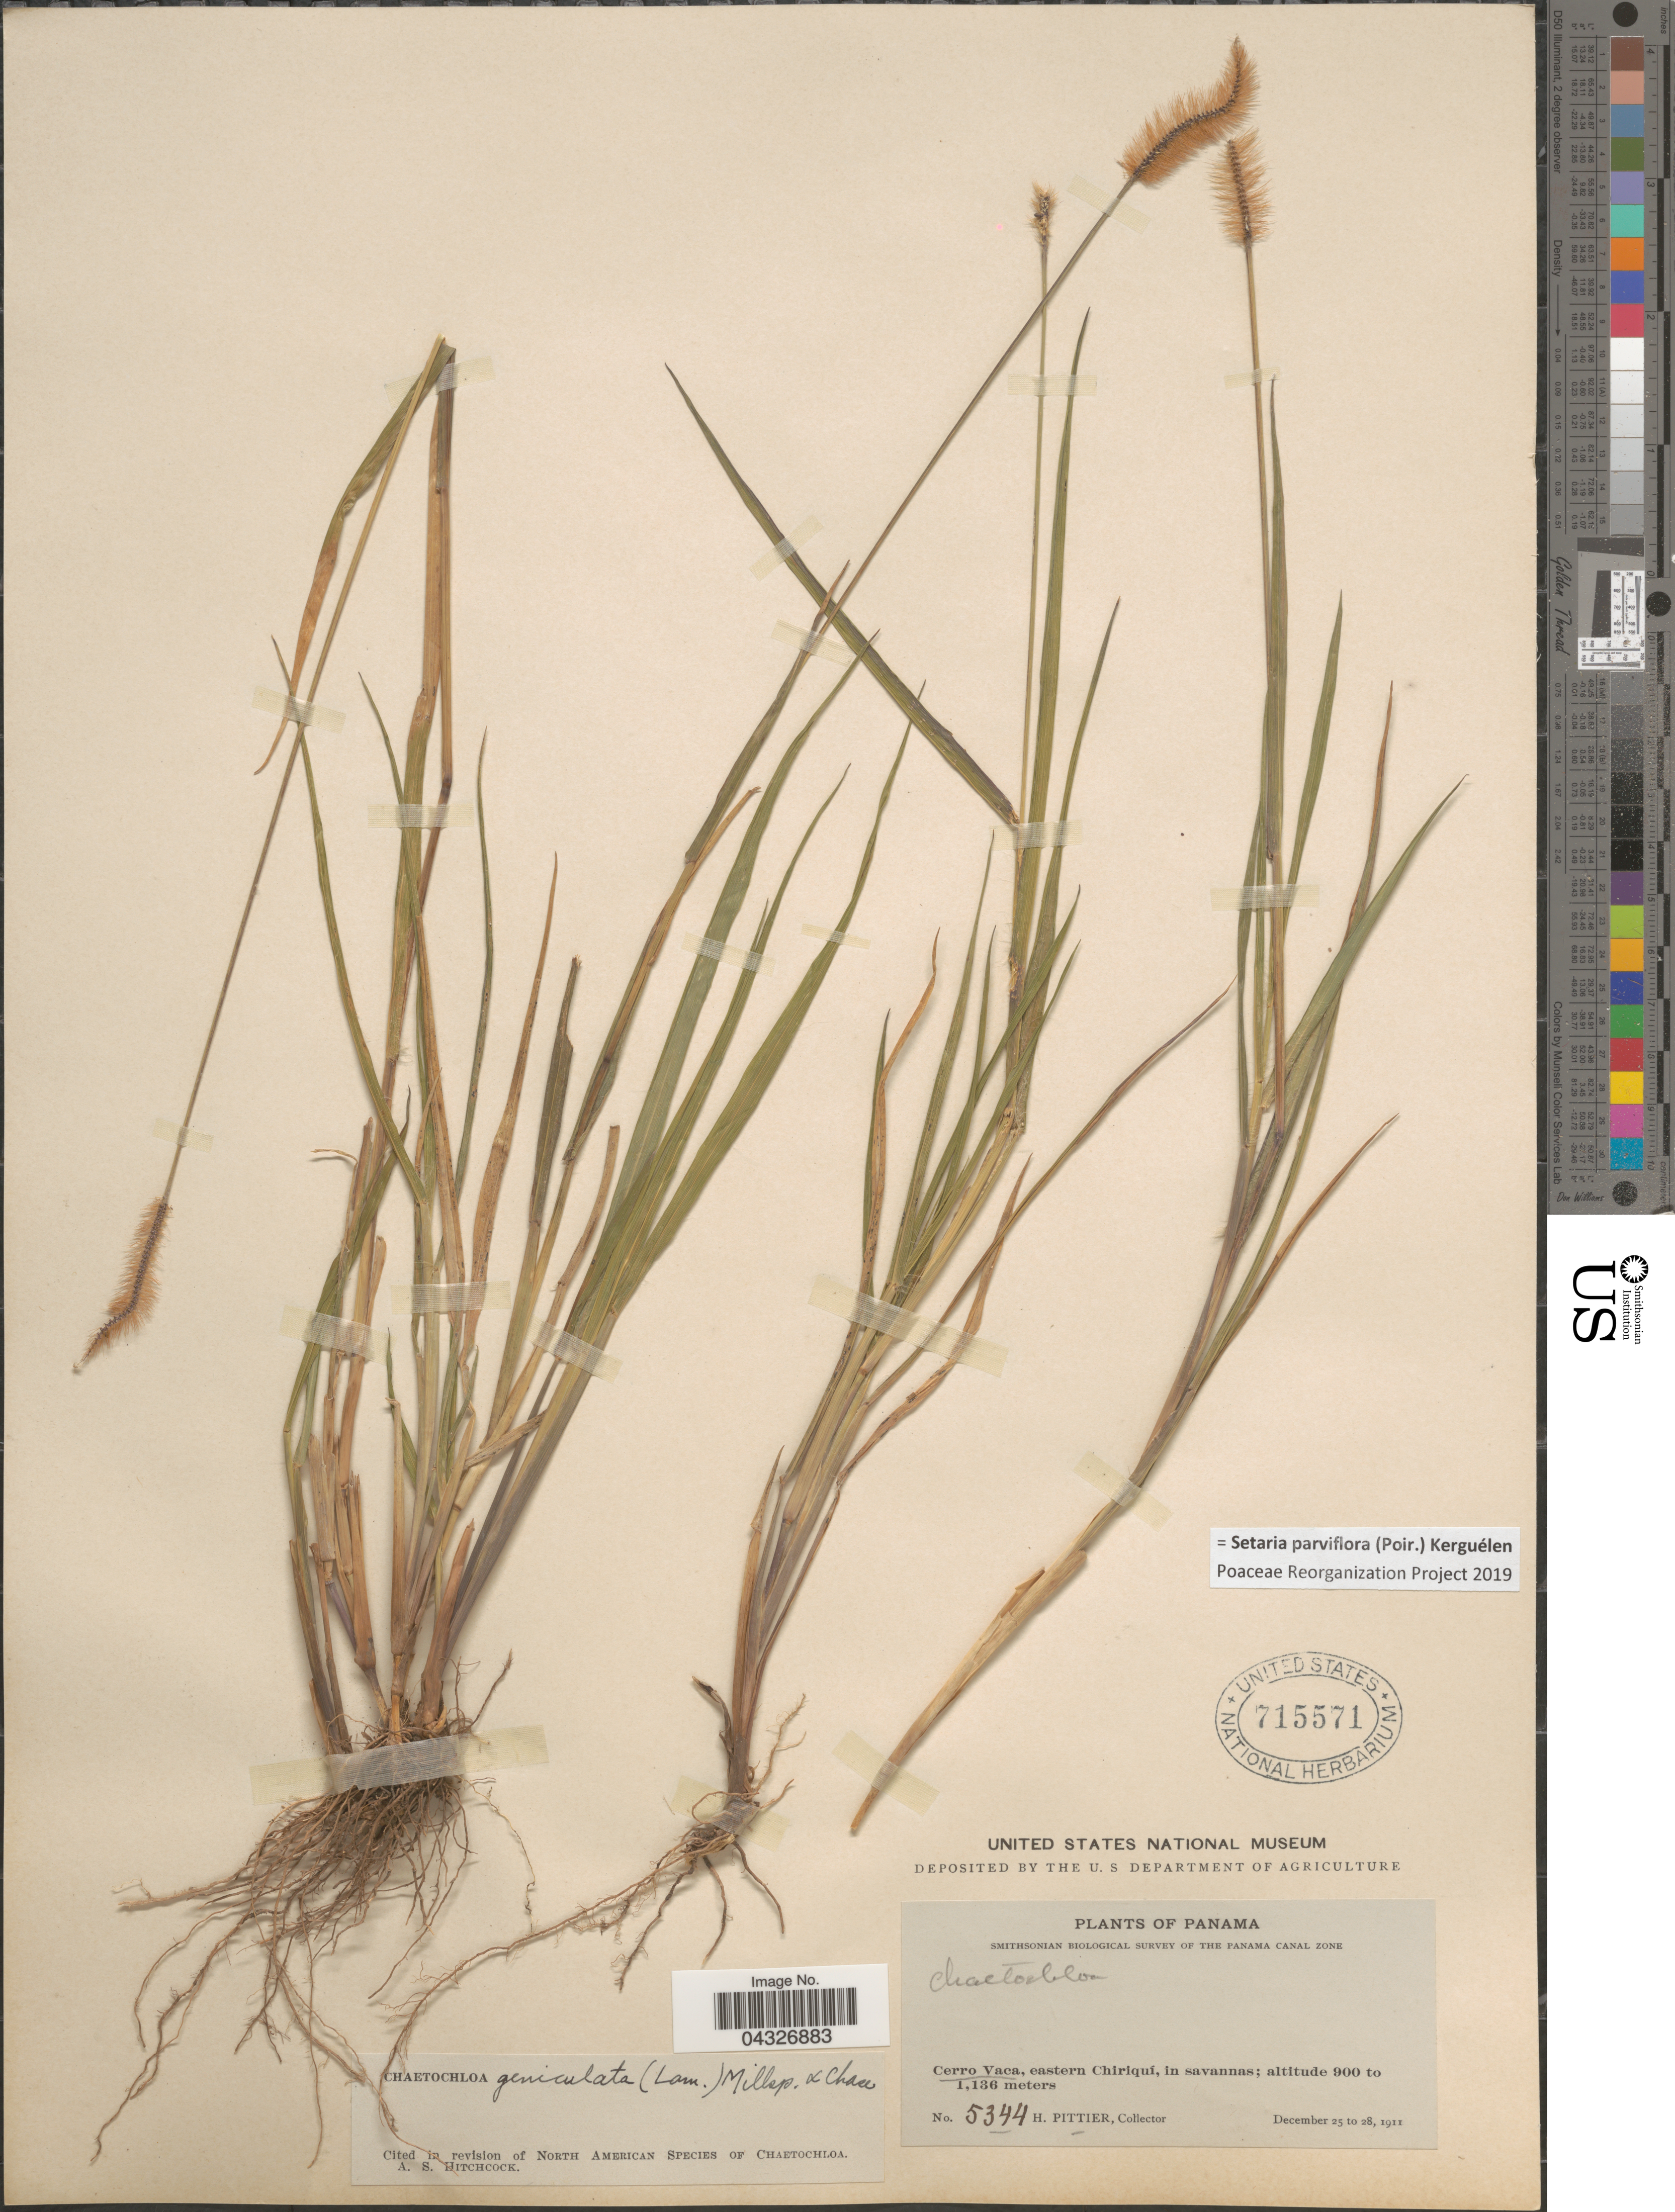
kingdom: Plantae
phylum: Tracheophyta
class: Liliopsida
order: Poales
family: Poaceae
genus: Setaria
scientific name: Setaria parviflora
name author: (Poir.) Kerguélen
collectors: H. F. Pittier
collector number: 5344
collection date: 1911-12-25/1911-12-28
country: Panama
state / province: Chiriqui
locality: Smithsonian Biological Survey of the Panama Canal Zone. Cerro Vaca, eastern Chiriqui, in savannas.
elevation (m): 900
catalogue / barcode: US 715571